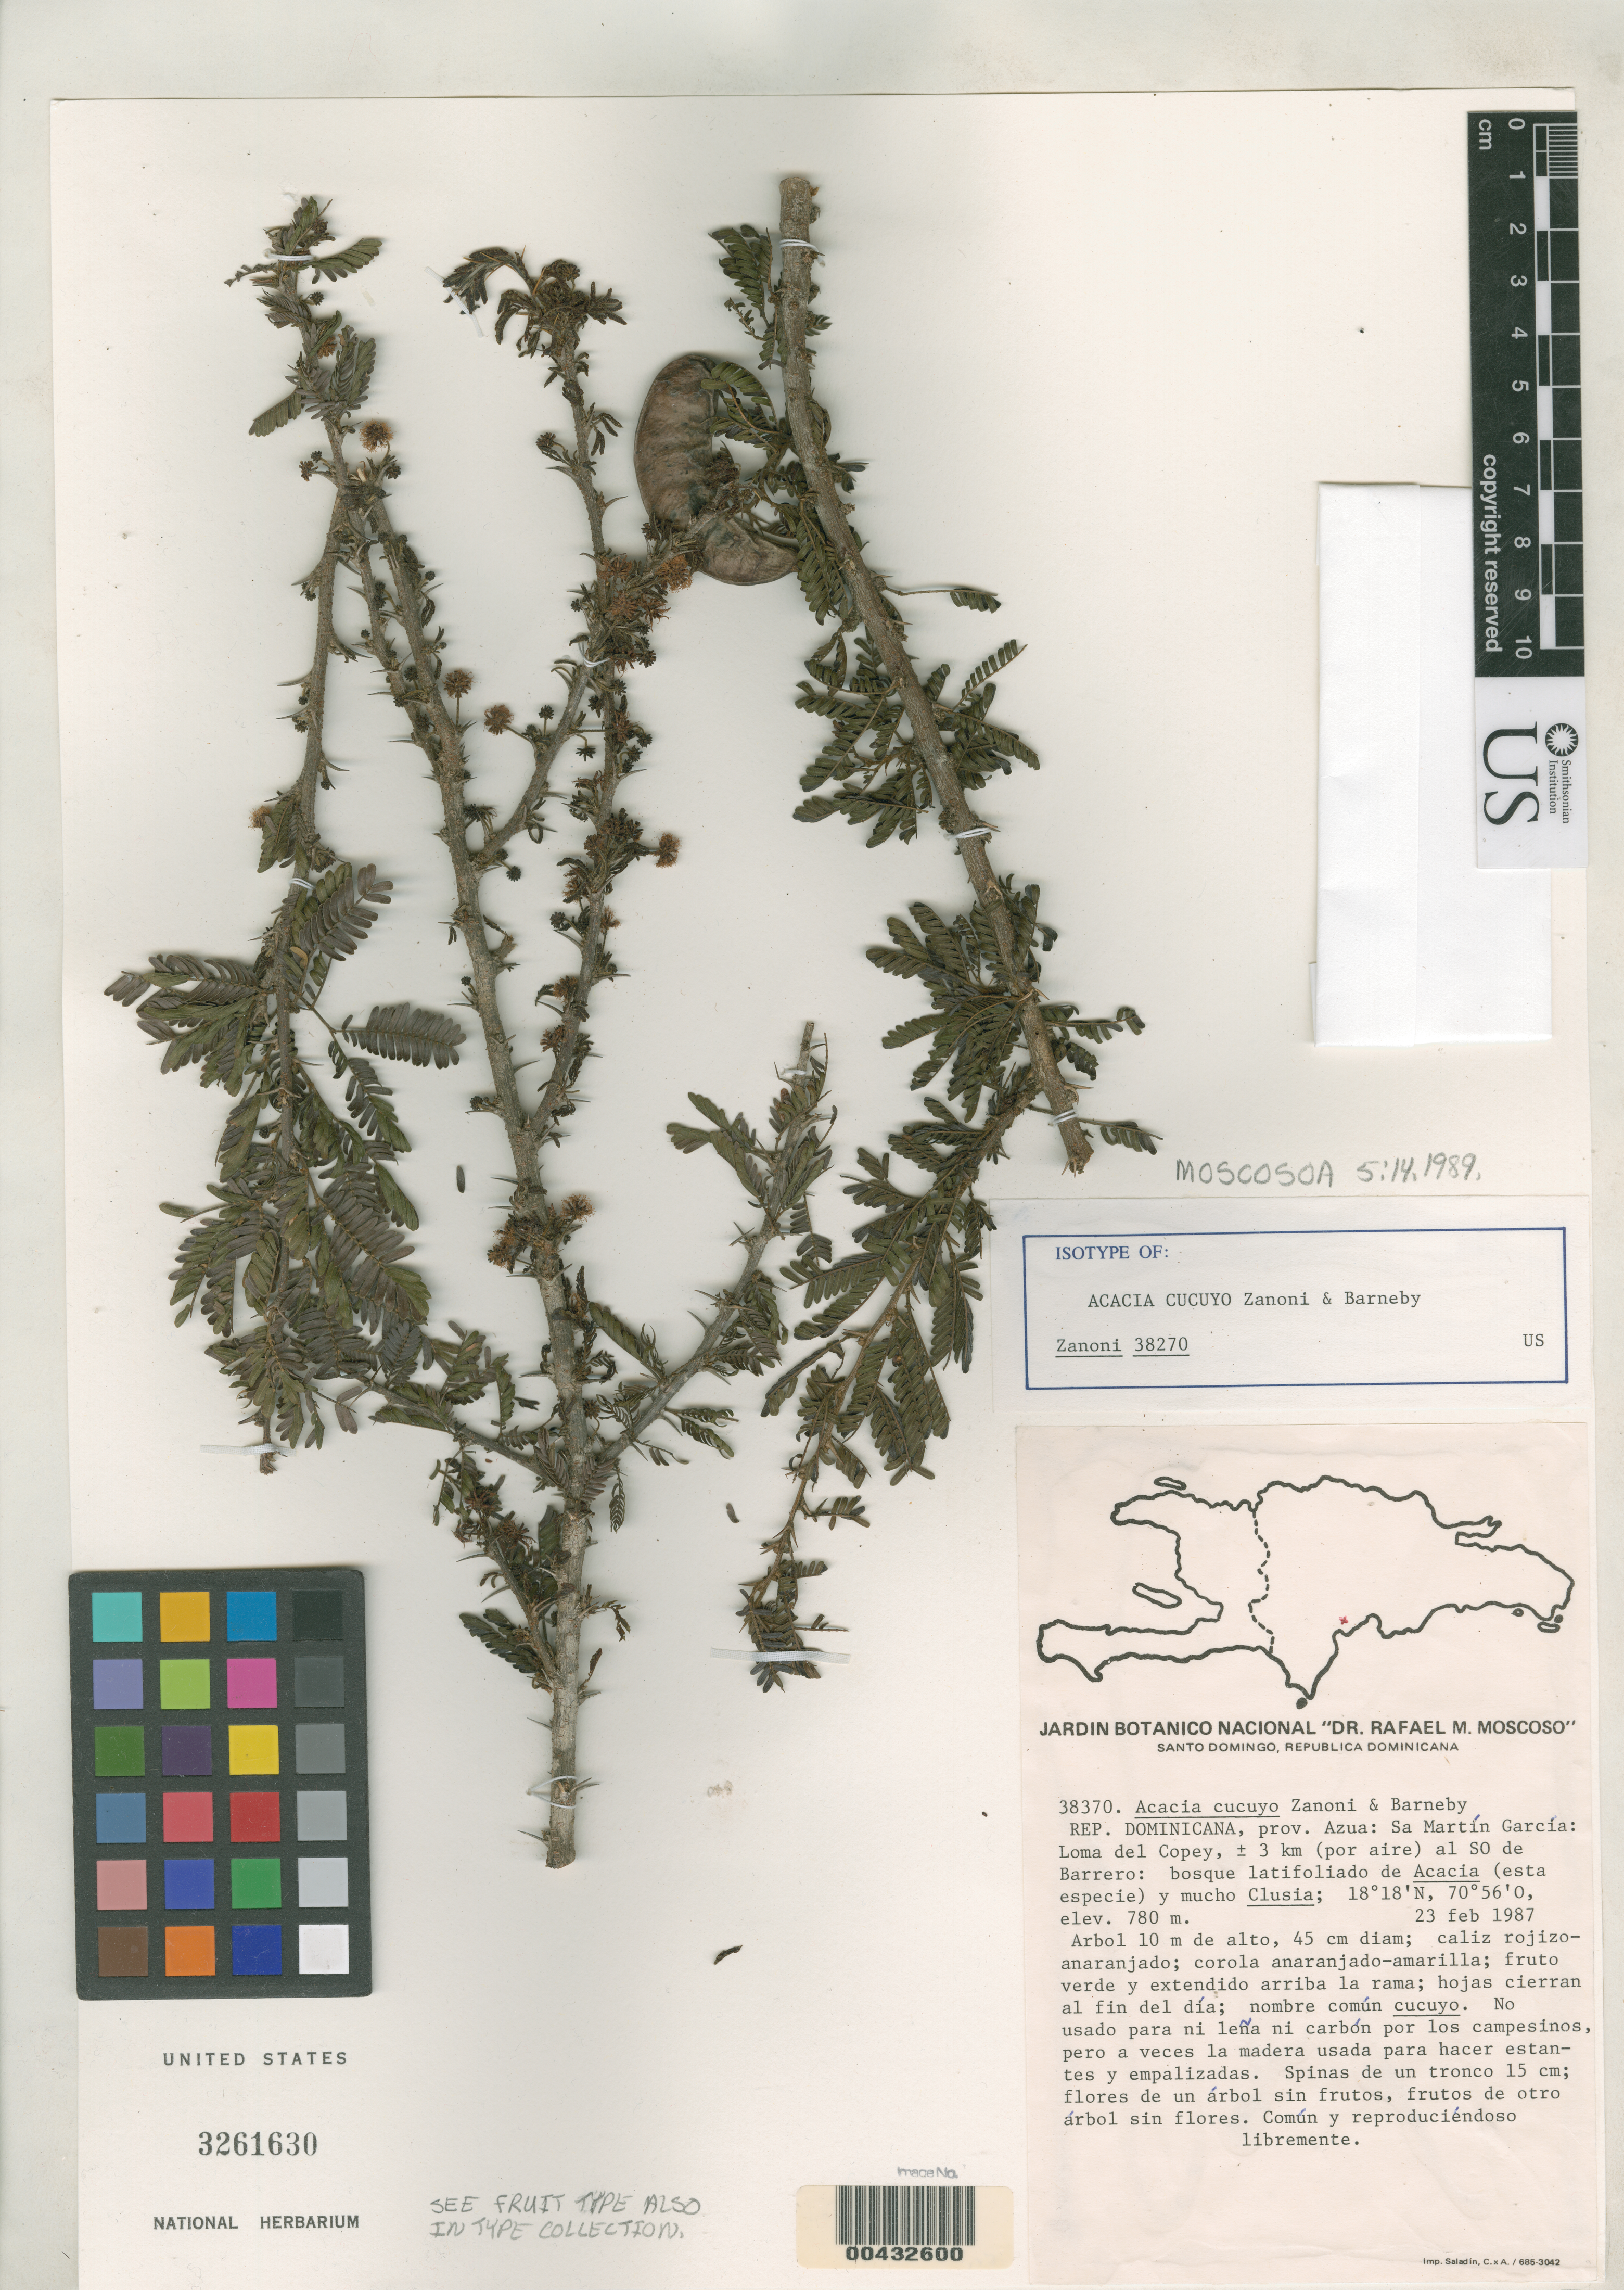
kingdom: Plantae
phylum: Tracheophyta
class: Magnoliopsida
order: Fabales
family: Fabaceae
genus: Acacia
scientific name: Acacia cucuyo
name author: Barneby & Zanoni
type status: Isotype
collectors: T. A. Zanoni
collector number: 38270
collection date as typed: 23 Feb 1987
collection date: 1987-02-23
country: Dominican Republic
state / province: Azua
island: Hispaniola Island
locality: Sa Martin Garcia, Loma del Copey, +/- 3 km (por aire) al SO de Barrero.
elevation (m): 780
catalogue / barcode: US 3261630